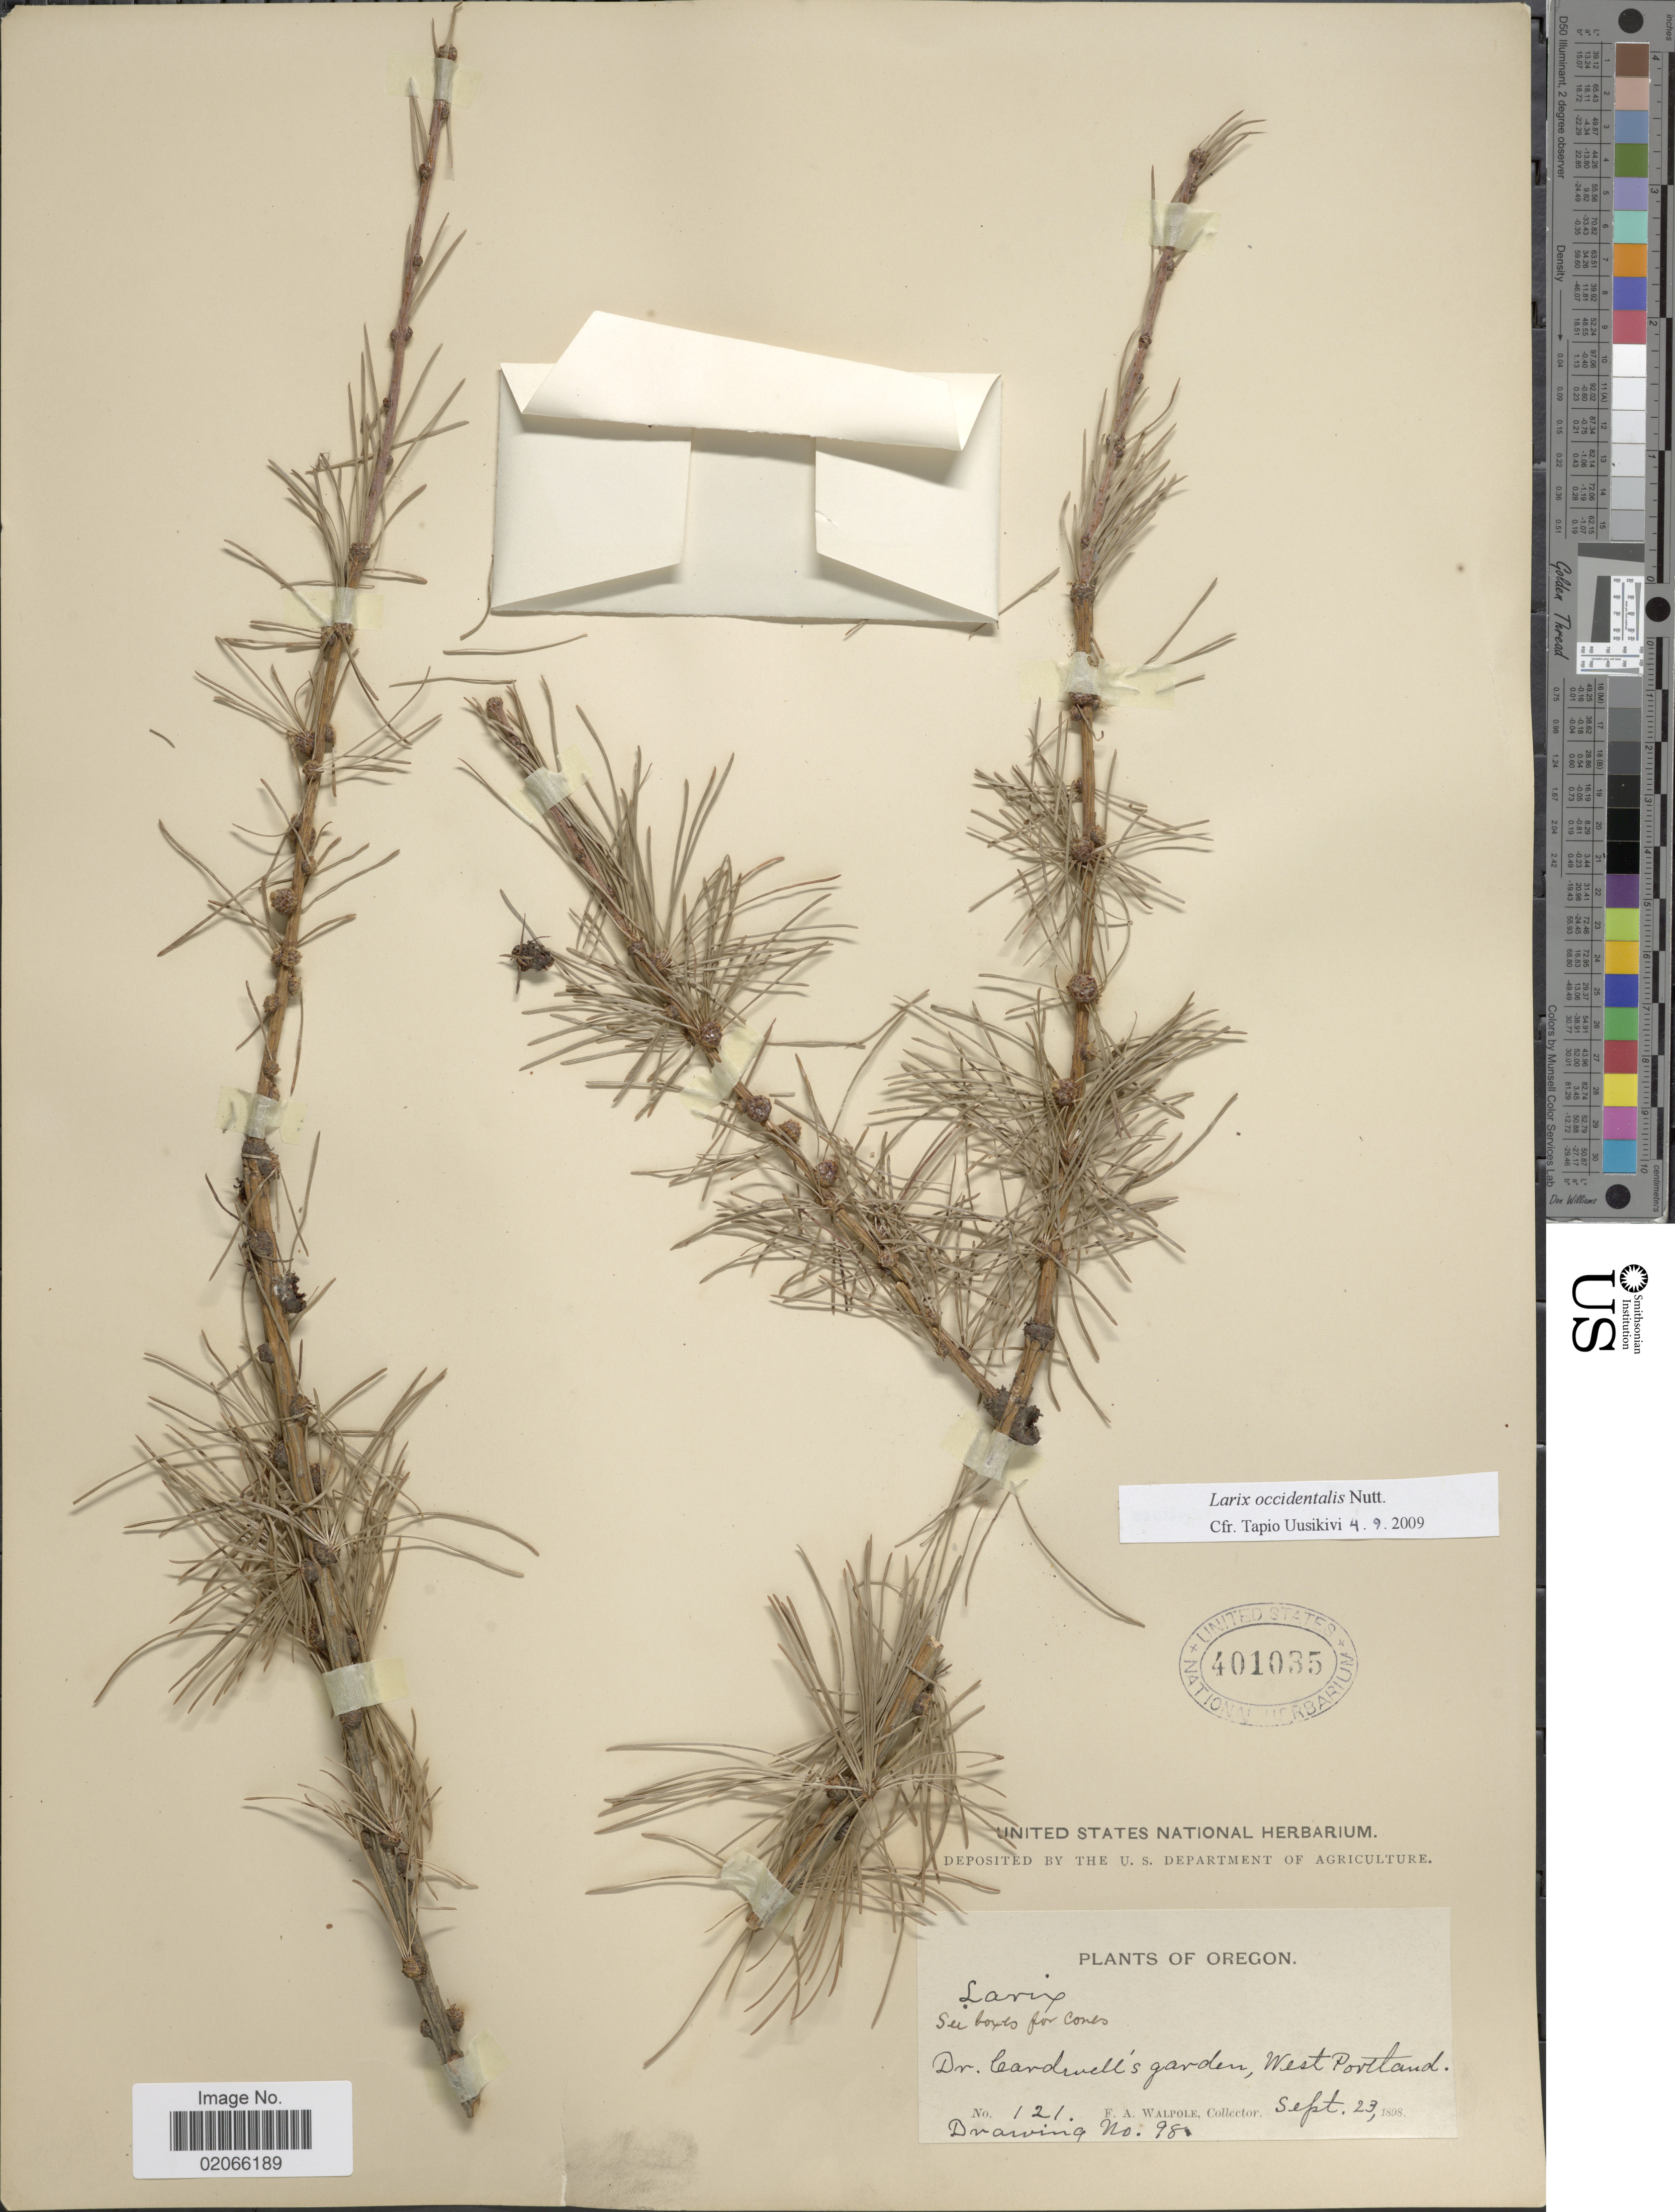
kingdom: Plantae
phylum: Tracheophyta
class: Pinopsida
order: Pinales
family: Pinaceae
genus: Larix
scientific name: Larix occidentalis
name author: Nutt.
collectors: F. Walpole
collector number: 121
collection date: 1898-09-23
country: United States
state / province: Oregon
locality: Dr. Cardwell's garden, West Portland.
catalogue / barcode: US 401035